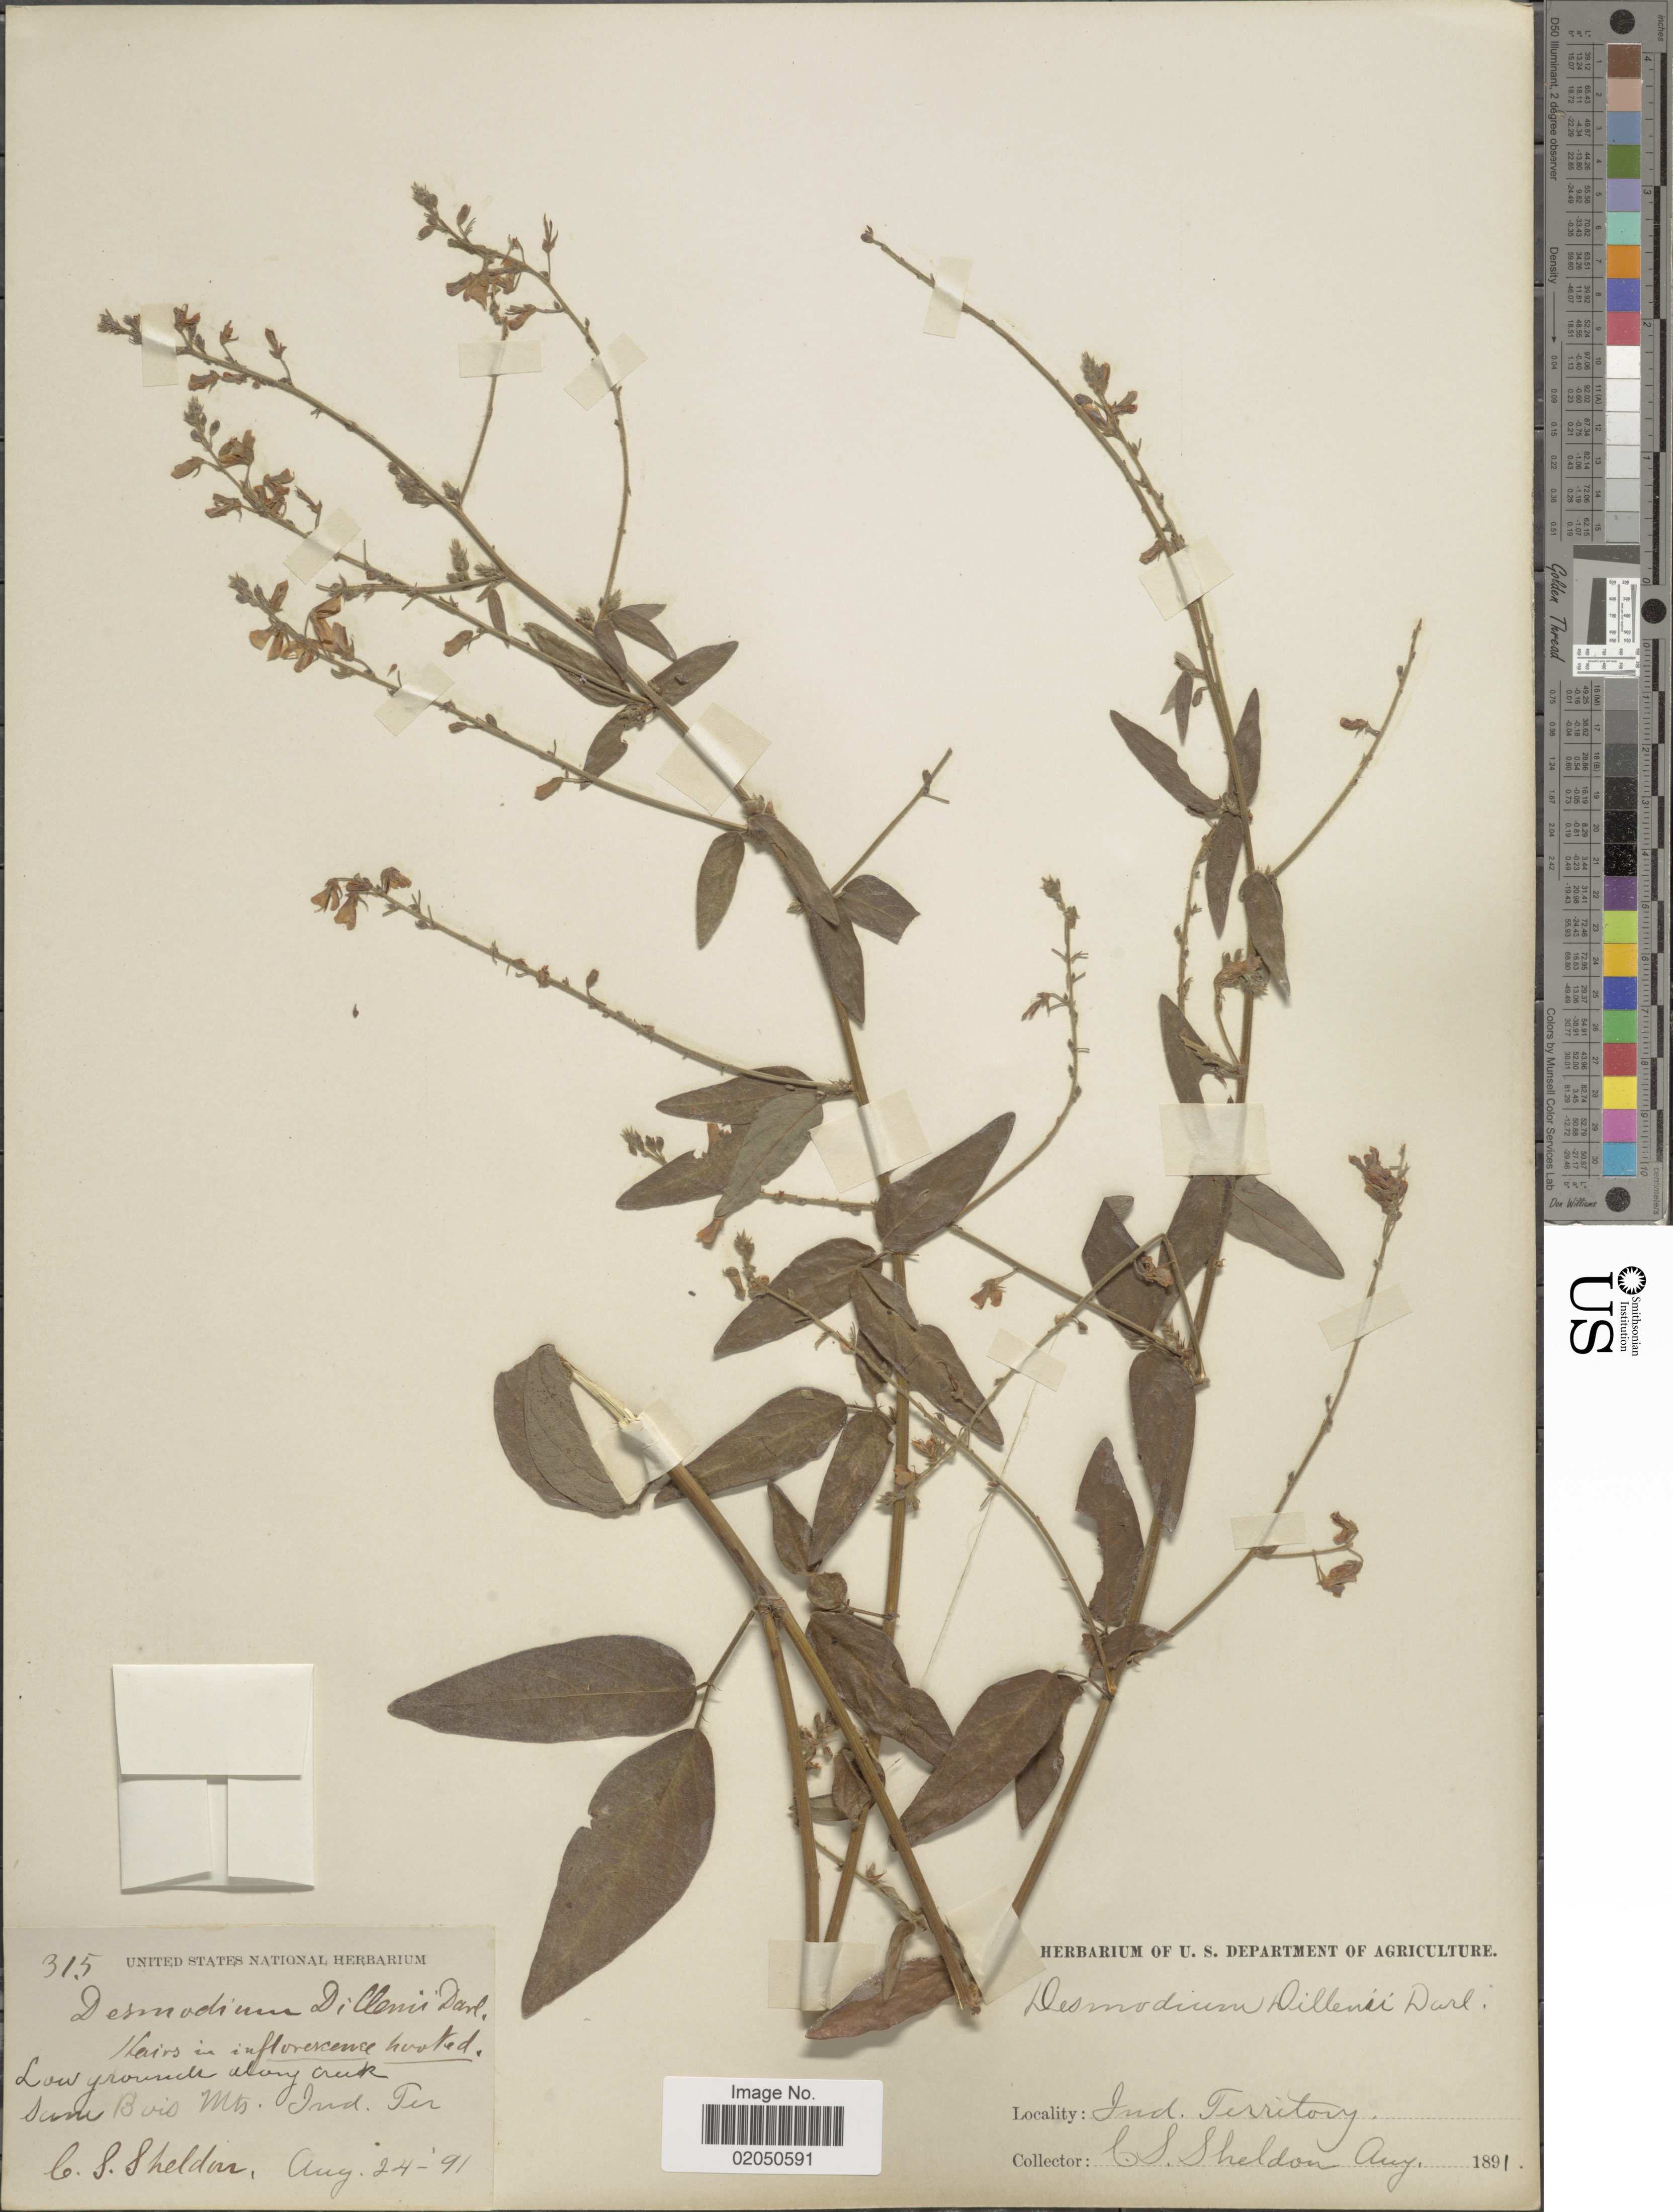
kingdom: Plantae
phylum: Tracheophyta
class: Magnoliopsida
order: Fabales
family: Fabaceae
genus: Desmodium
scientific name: Desmodium glabellum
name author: (Michx.) DC.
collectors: C. S. Sheldon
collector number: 315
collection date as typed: Transcribed d/m/y: 24/8/91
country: United States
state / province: Oklahoma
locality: Sans Bois Mts. Ind. Ter.